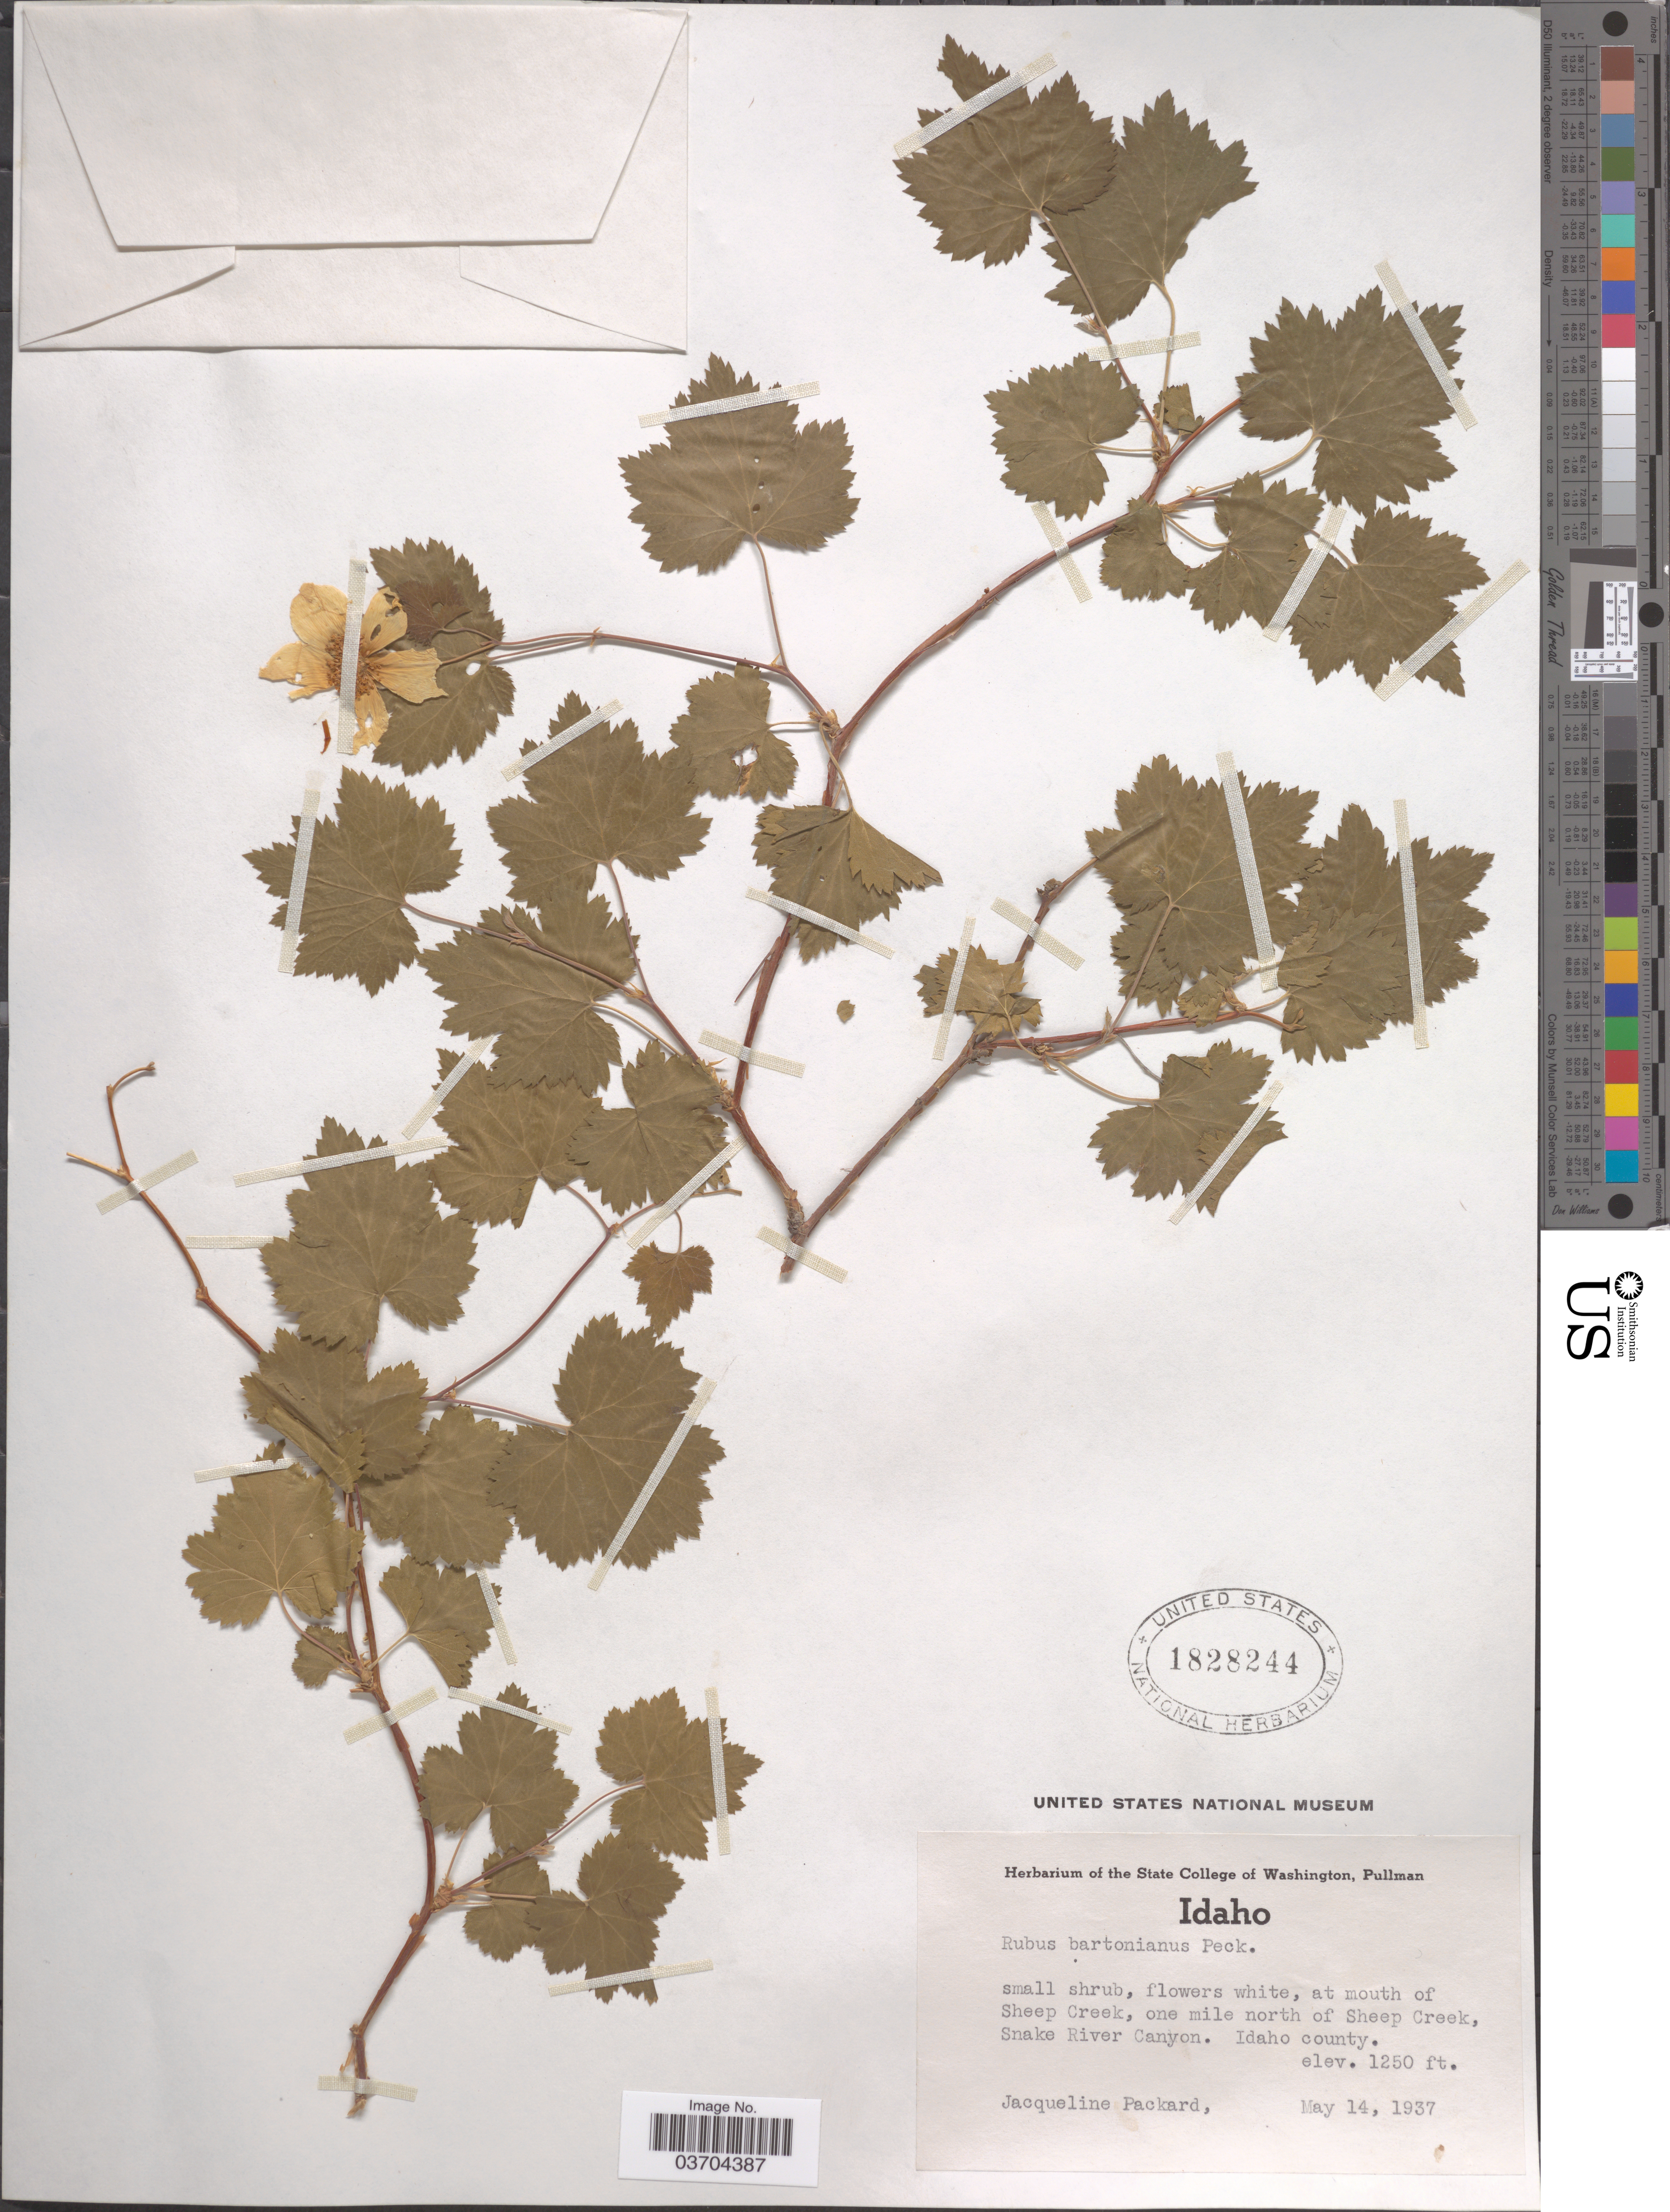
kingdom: Plantae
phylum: Tracheophyta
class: Magnoliopsida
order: Rosales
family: Rosaceae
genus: Rubus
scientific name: Rubus bartonianus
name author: M. Peck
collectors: J. Packard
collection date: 1937-05-14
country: United States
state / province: Idaho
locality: At mouth of Sheep Creek, one mile north of Sheep Creek, Snake River Canyon. Idaho county.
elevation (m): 381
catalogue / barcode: US 1828244